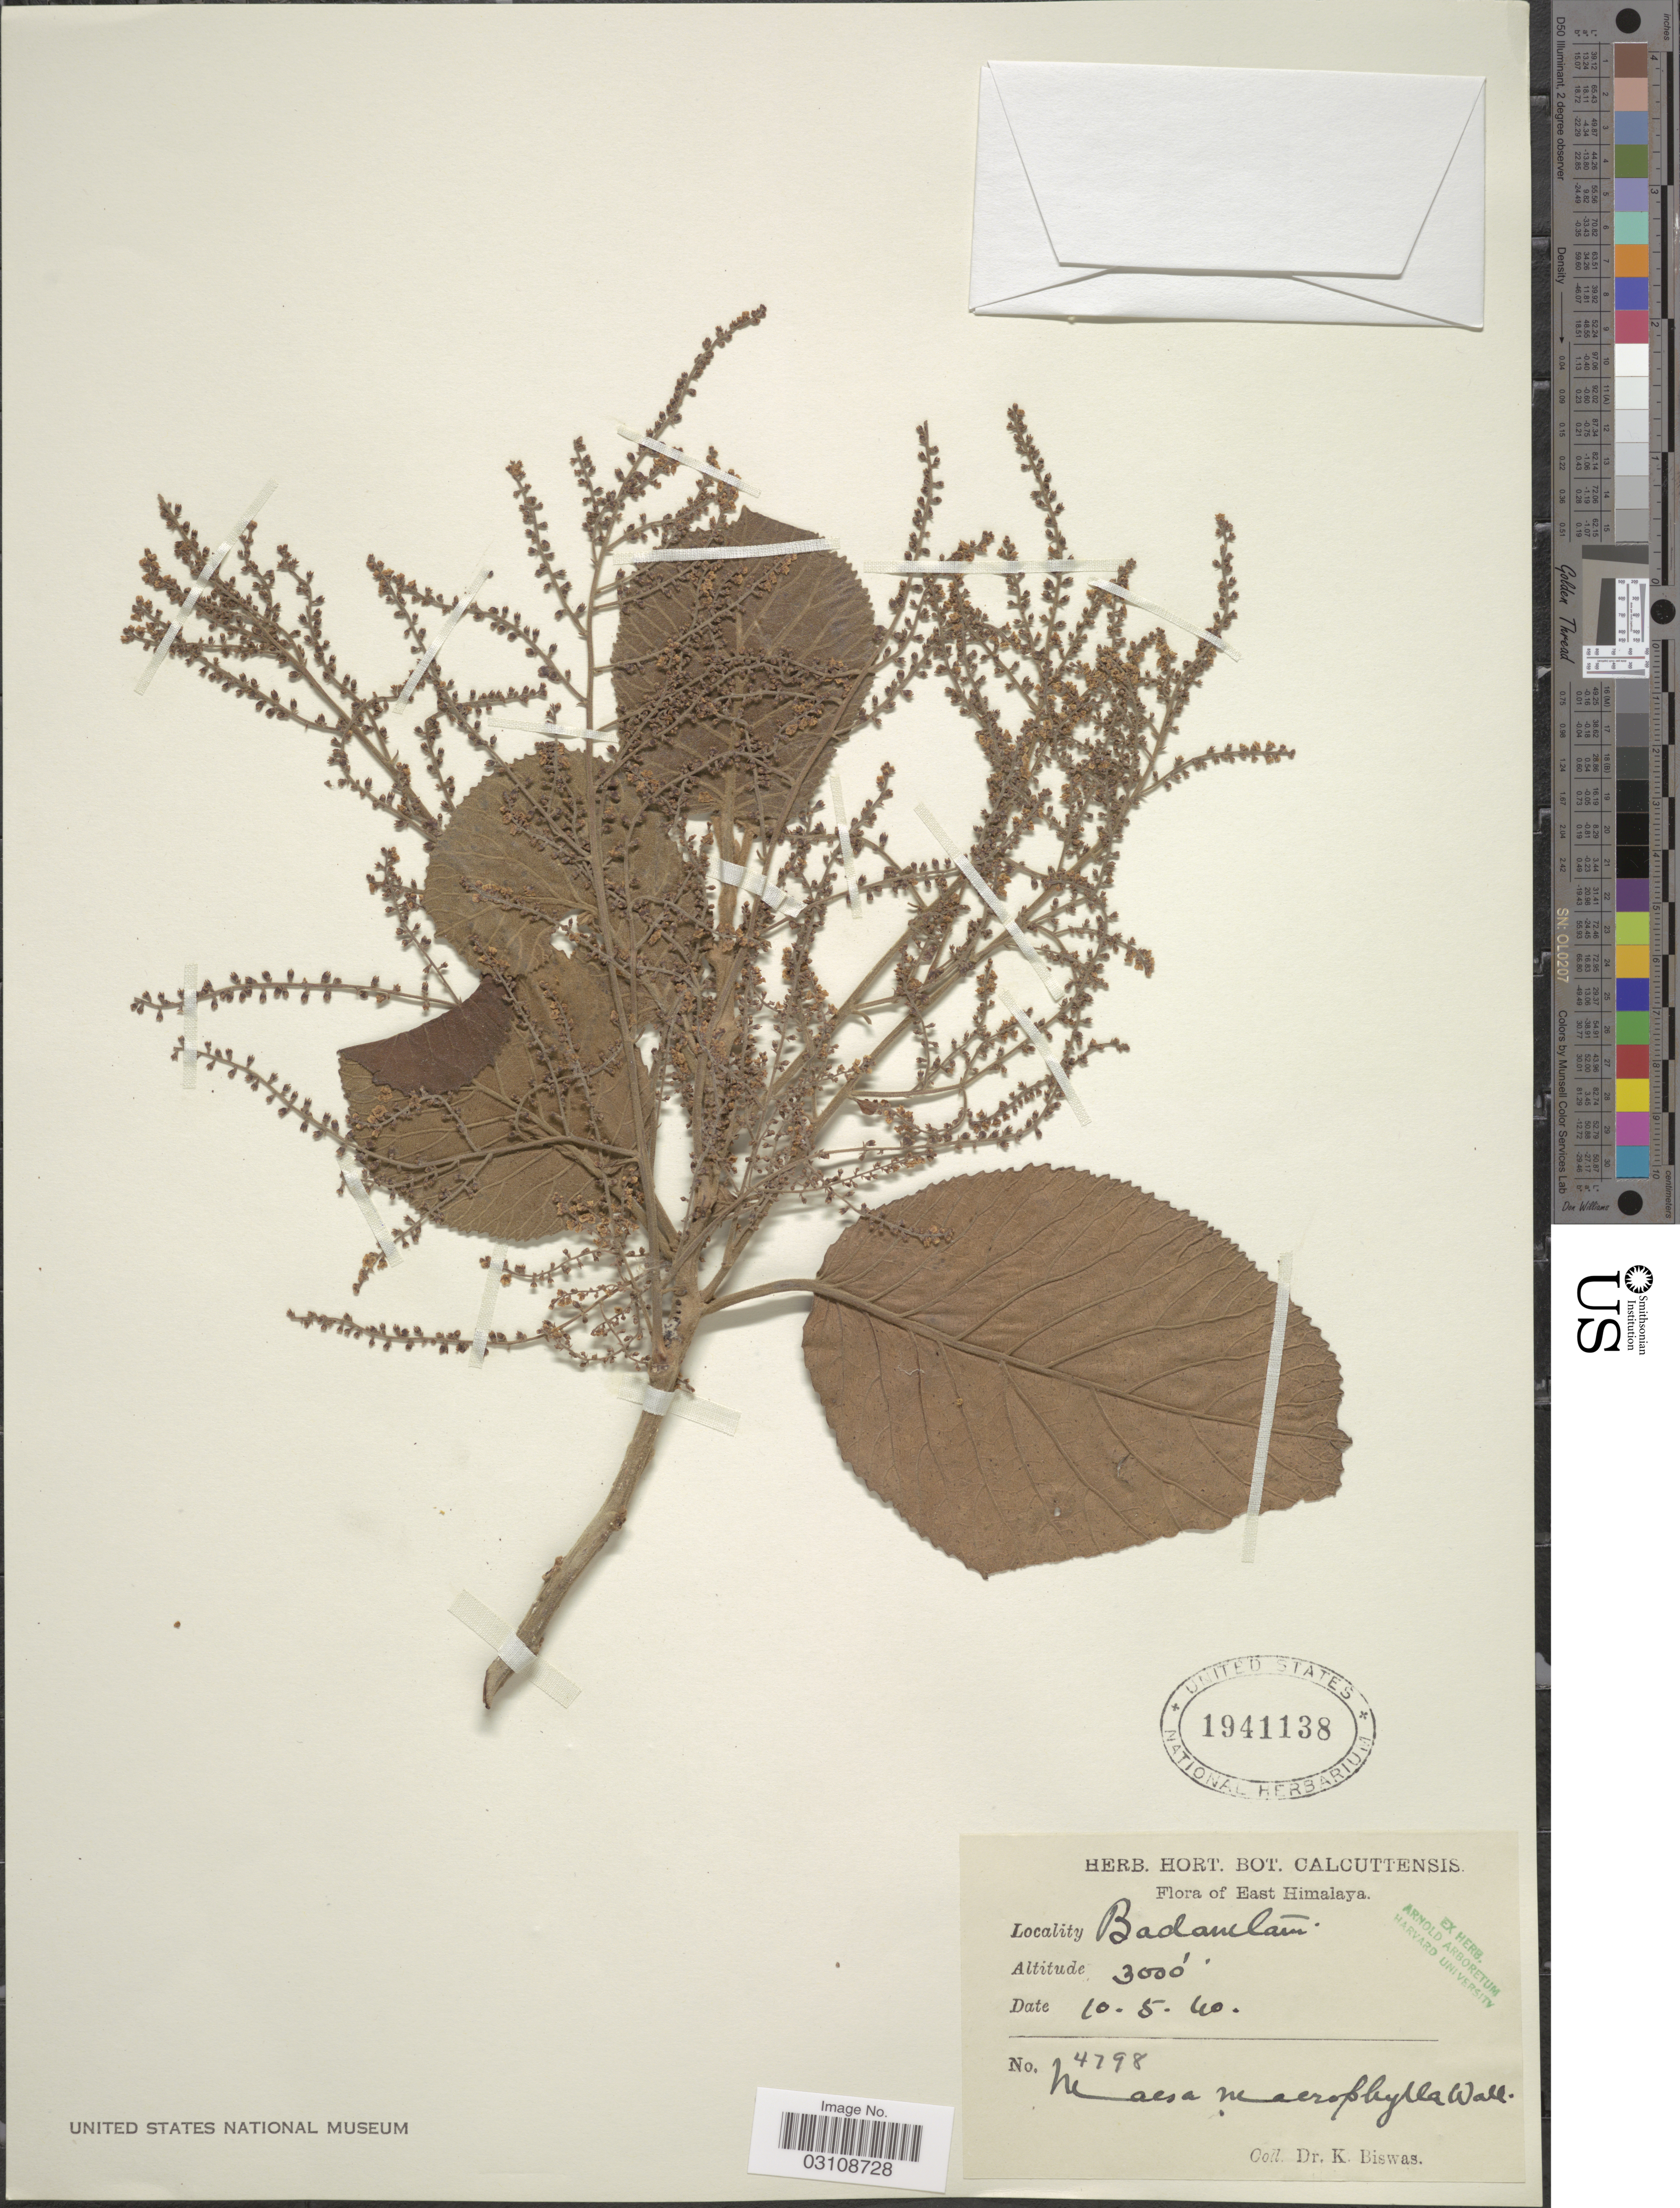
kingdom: Plantae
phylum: Tracheophyta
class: Magnoliopsida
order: Ericales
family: Primulaceae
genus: Maesa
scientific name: Maesa macrophylla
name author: Wall.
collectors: K. Biswas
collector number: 4798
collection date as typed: Transcribed d/m/y: 10/5/40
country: India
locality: East Himalaya, Badamlam.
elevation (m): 914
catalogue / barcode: US 1941138